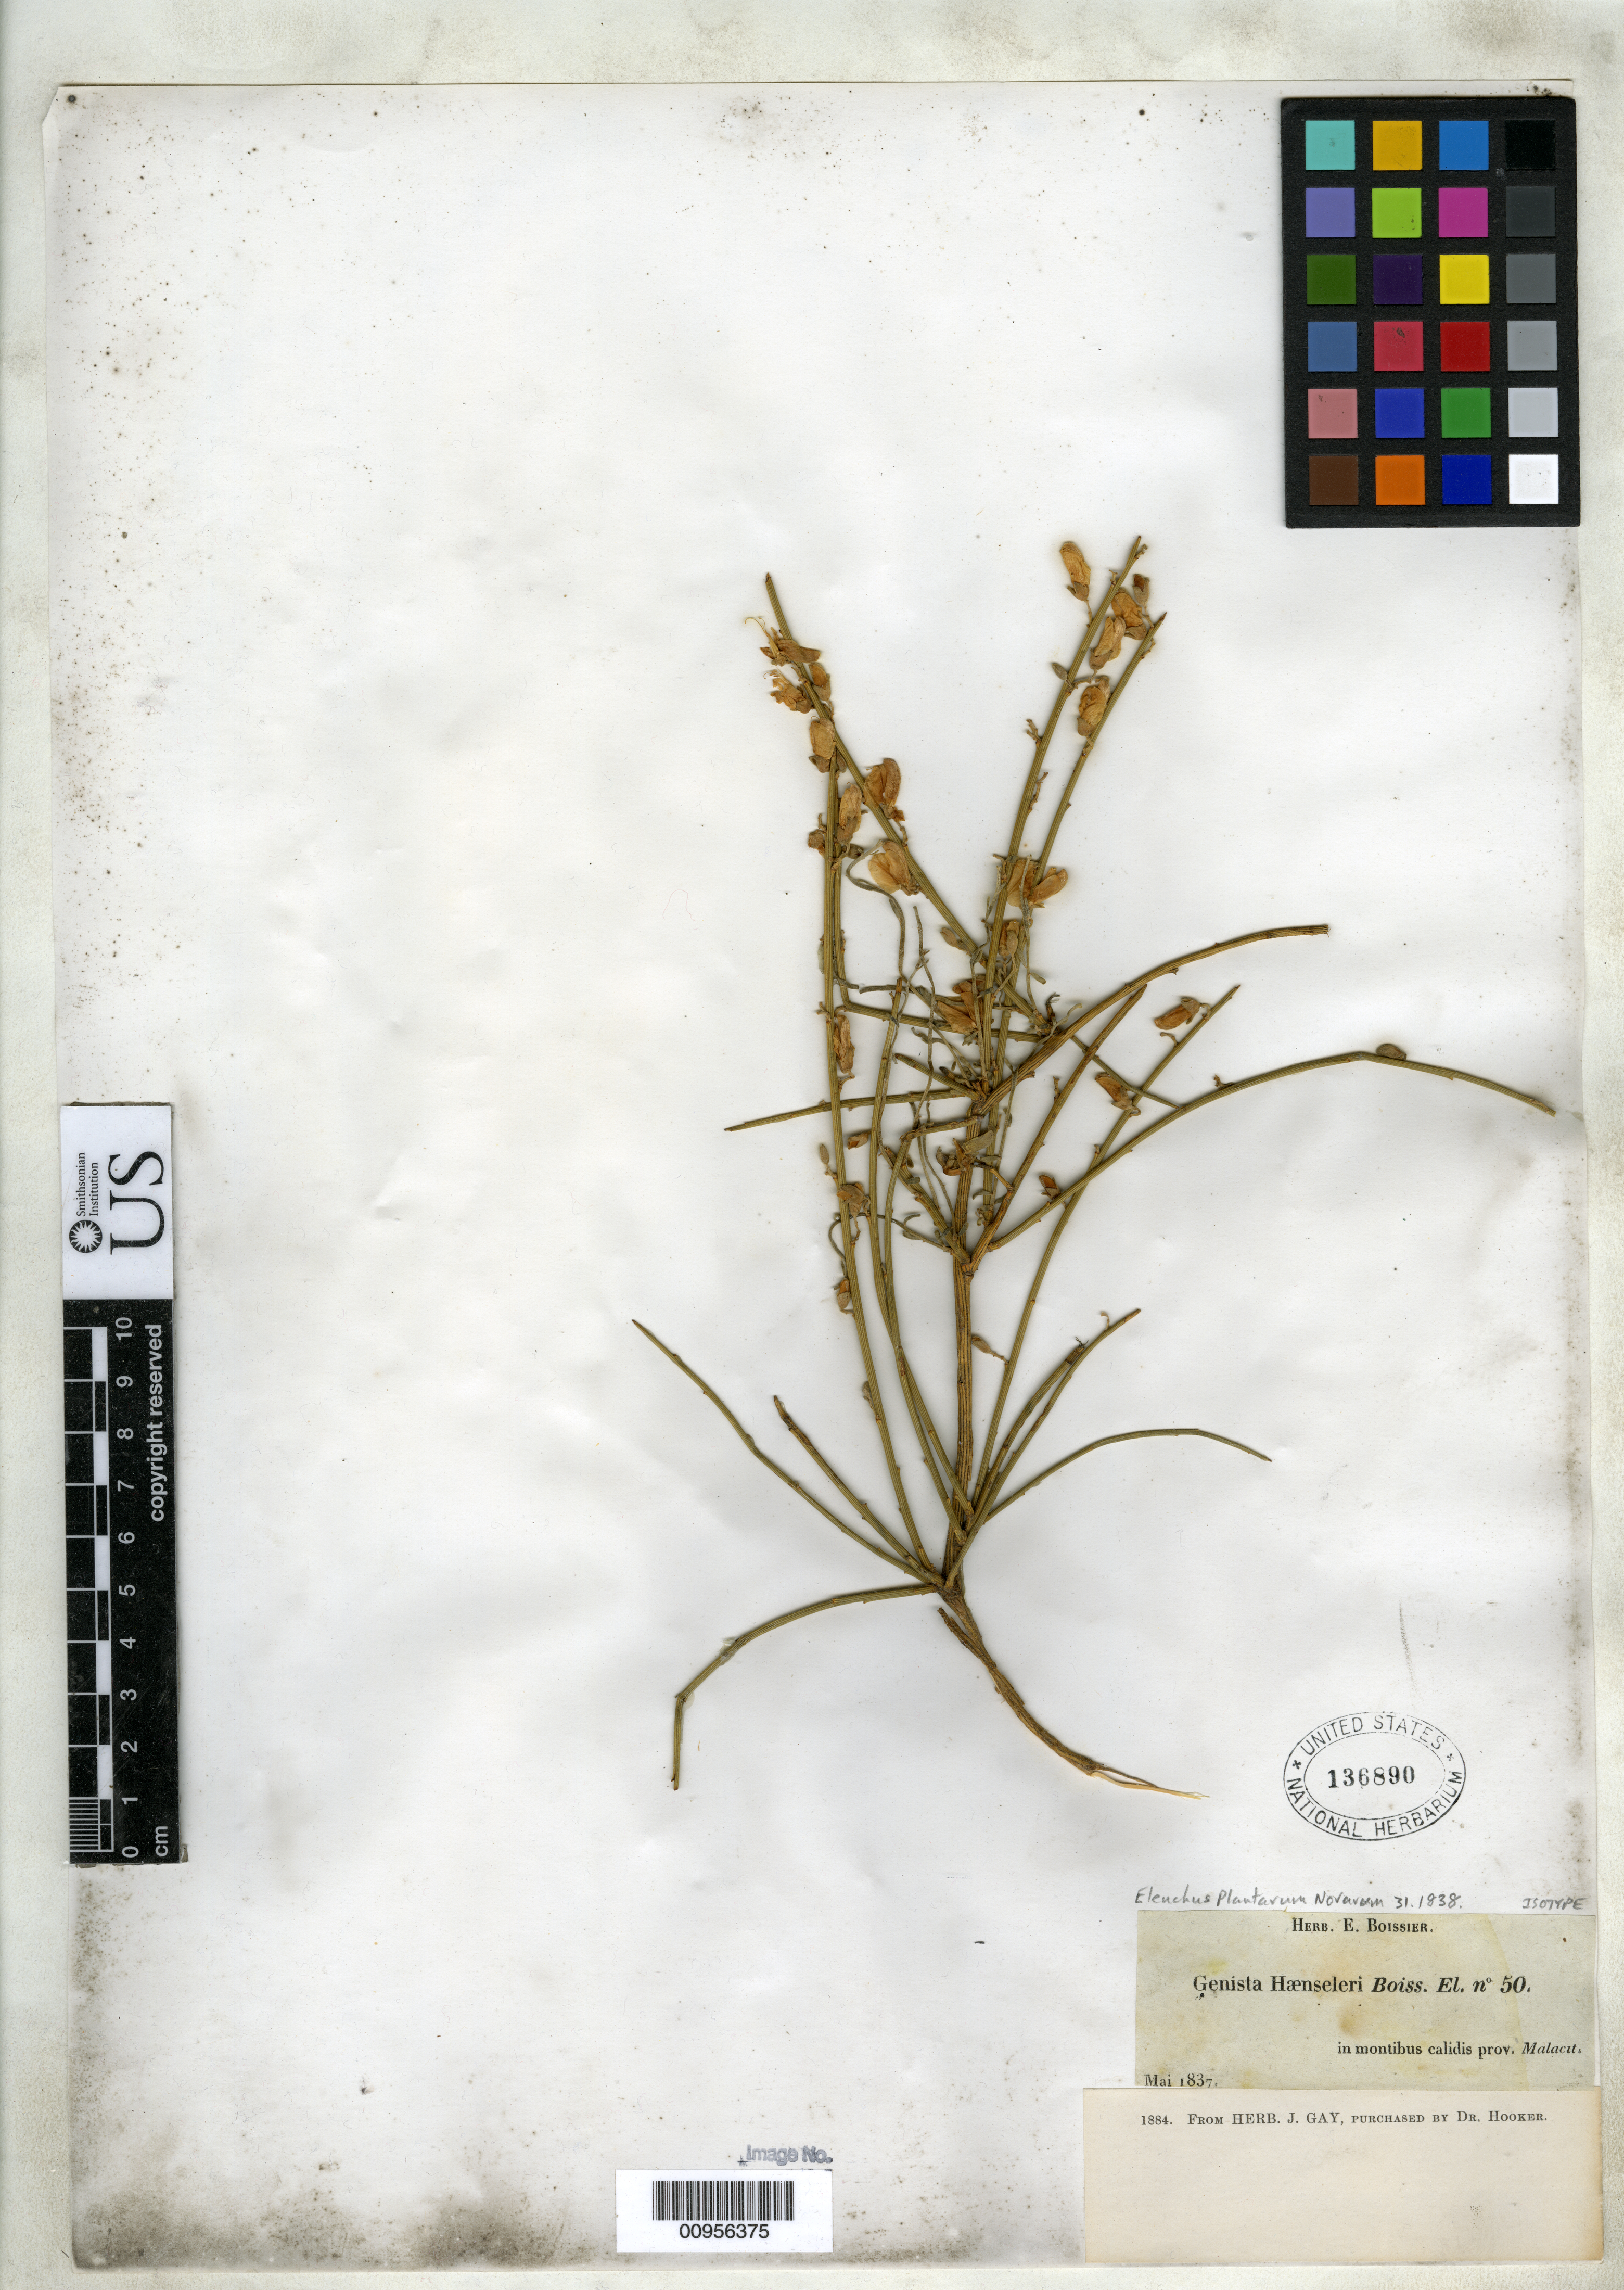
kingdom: Plantae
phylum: Tracheophyta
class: Magnoliopsida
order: Fabales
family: Fabaceae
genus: Genista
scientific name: Genista haenseleri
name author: Boiss.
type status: Syntype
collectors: Herb. Boissier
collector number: El. No. 50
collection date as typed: May 1837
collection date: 1837-05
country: Spain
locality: In montibus calidis prov. Malacit [protologue, "Hab. In montanis calidis inter Monda et Ojen et prope Estepona provinciae Malacensis"]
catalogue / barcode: US 136890